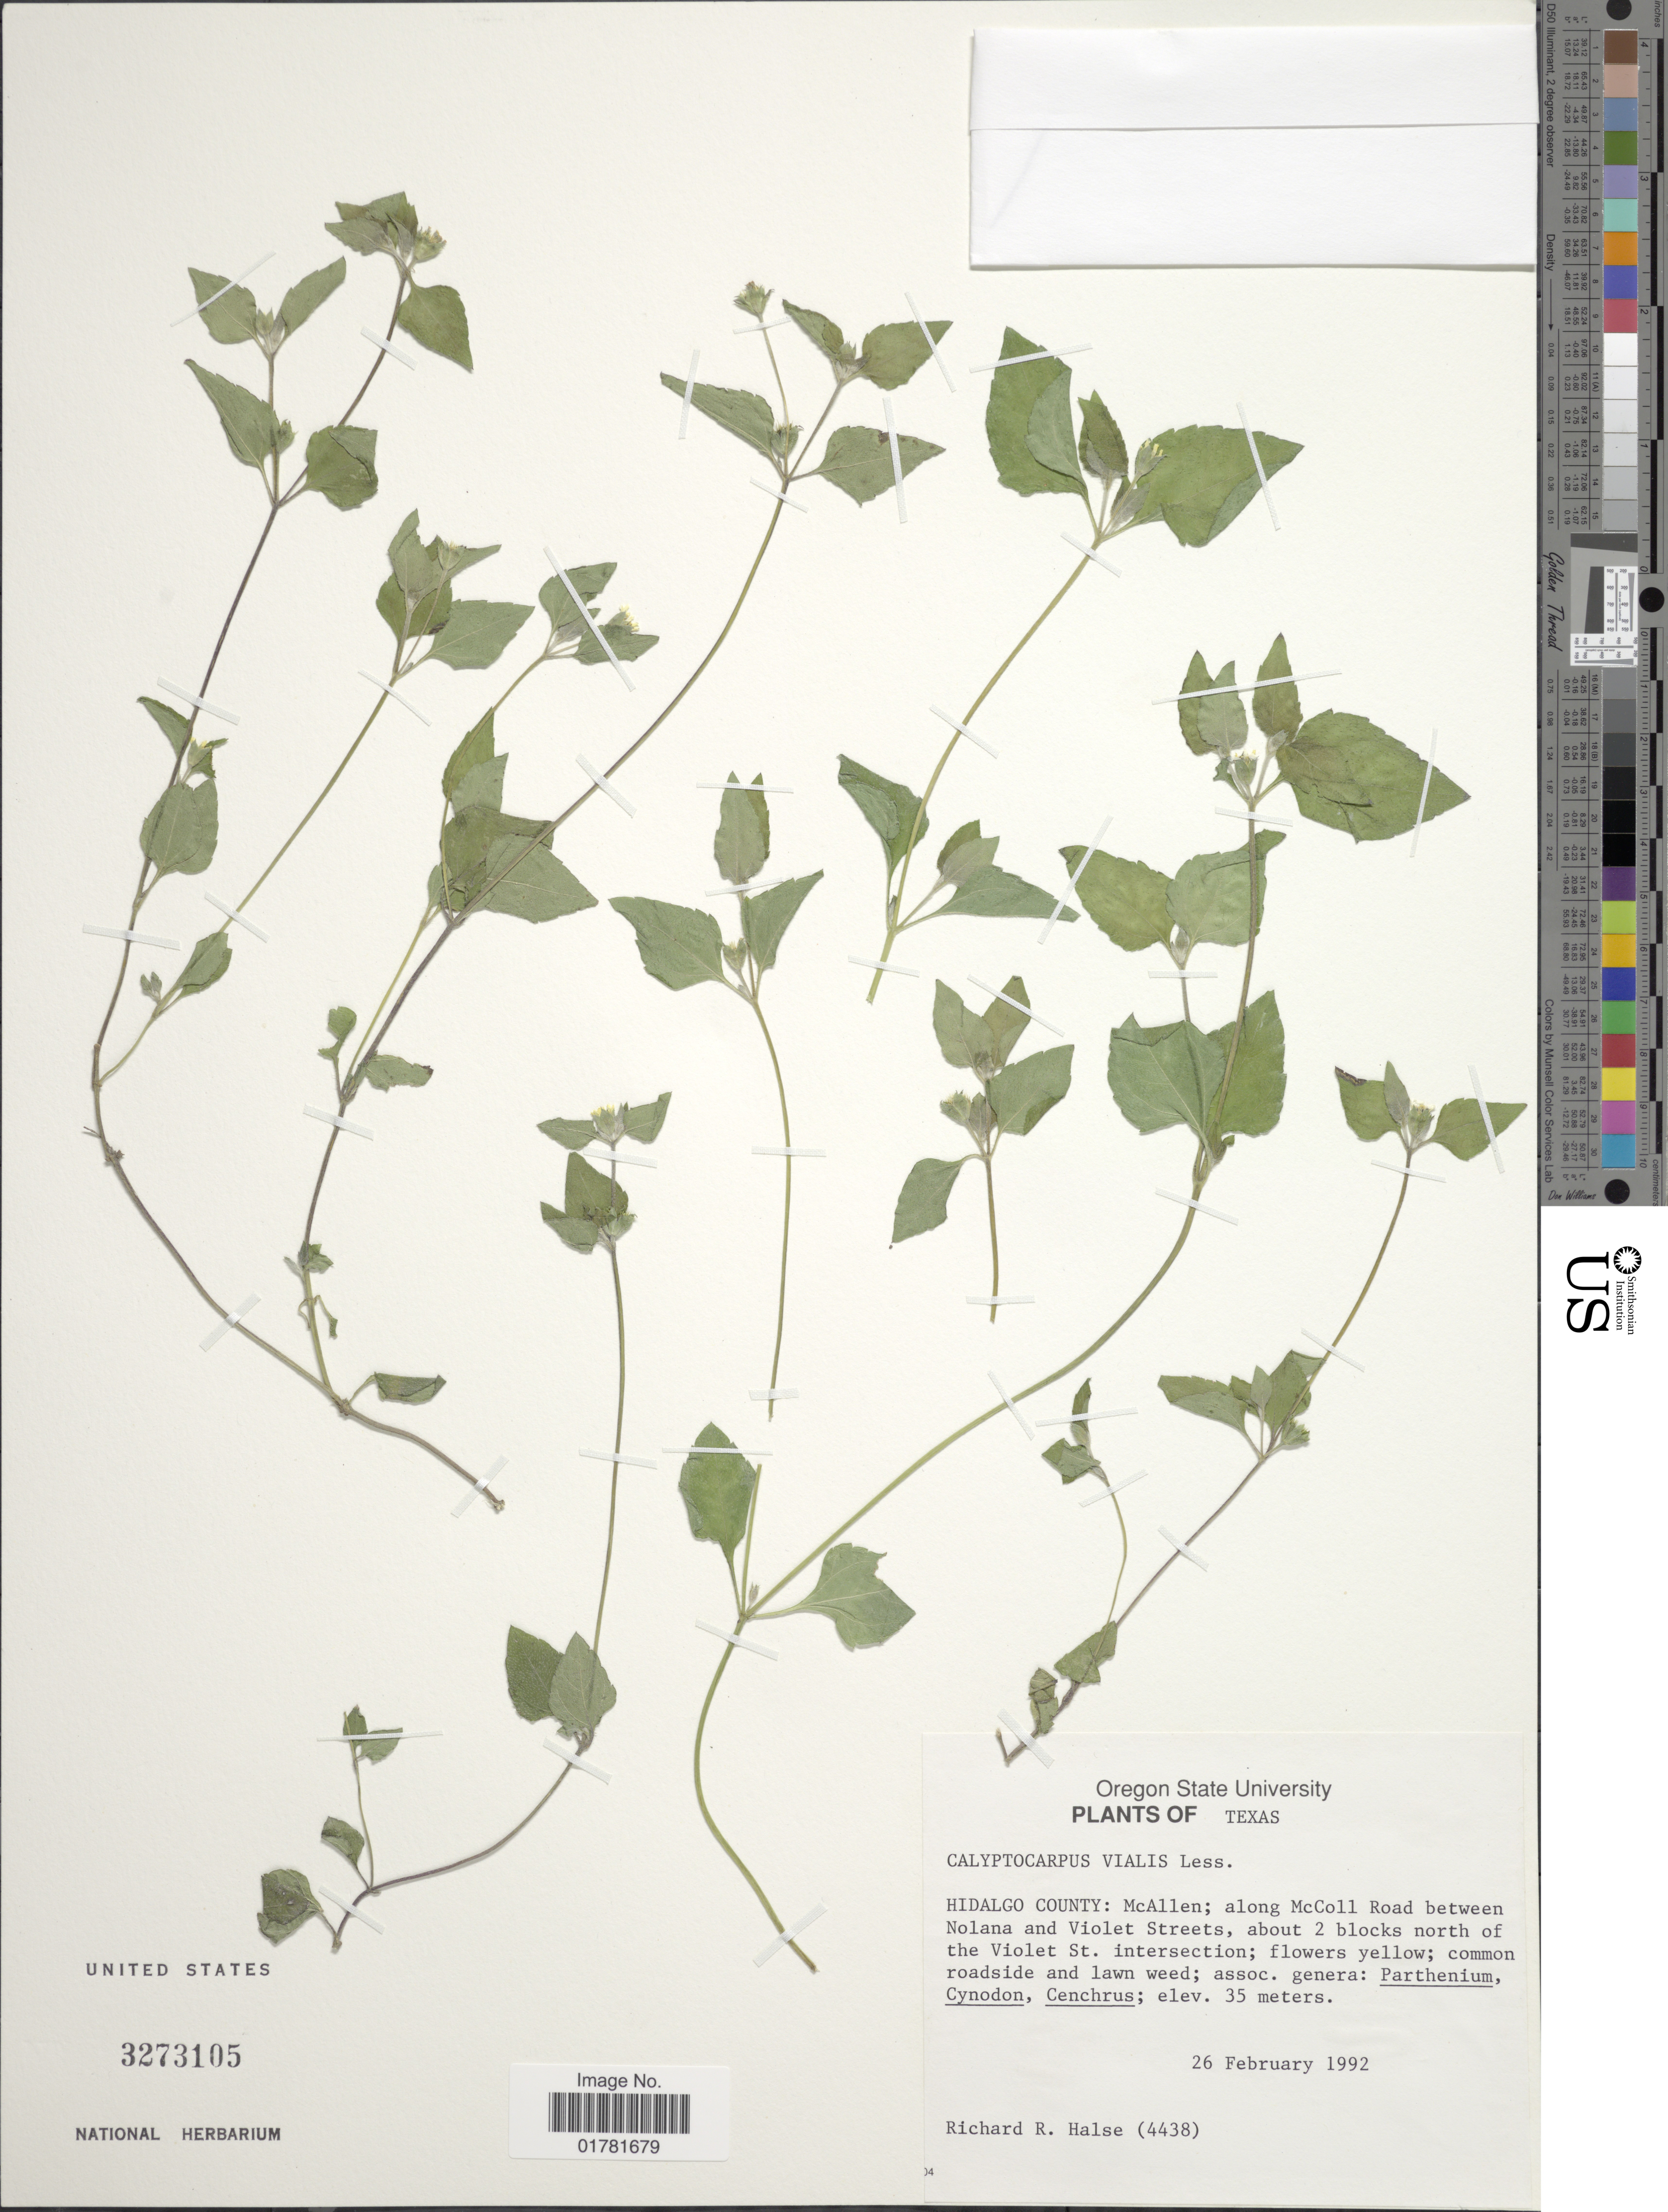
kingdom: Plantae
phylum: Tracheophyta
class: Magnoliopsida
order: Asterales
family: Asteraceae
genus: Calyptocarpus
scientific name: Calyptocarpus vialis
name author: Less.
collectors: R. Halse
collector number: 4438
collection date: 1992-02-26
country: United States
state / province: Texas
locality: Hidalgo County: McAllen; along McColl Road between Nolana and Violet Streets, about 2 blocks north of the Violet St intersection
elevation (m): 35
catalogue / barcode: US 3273105